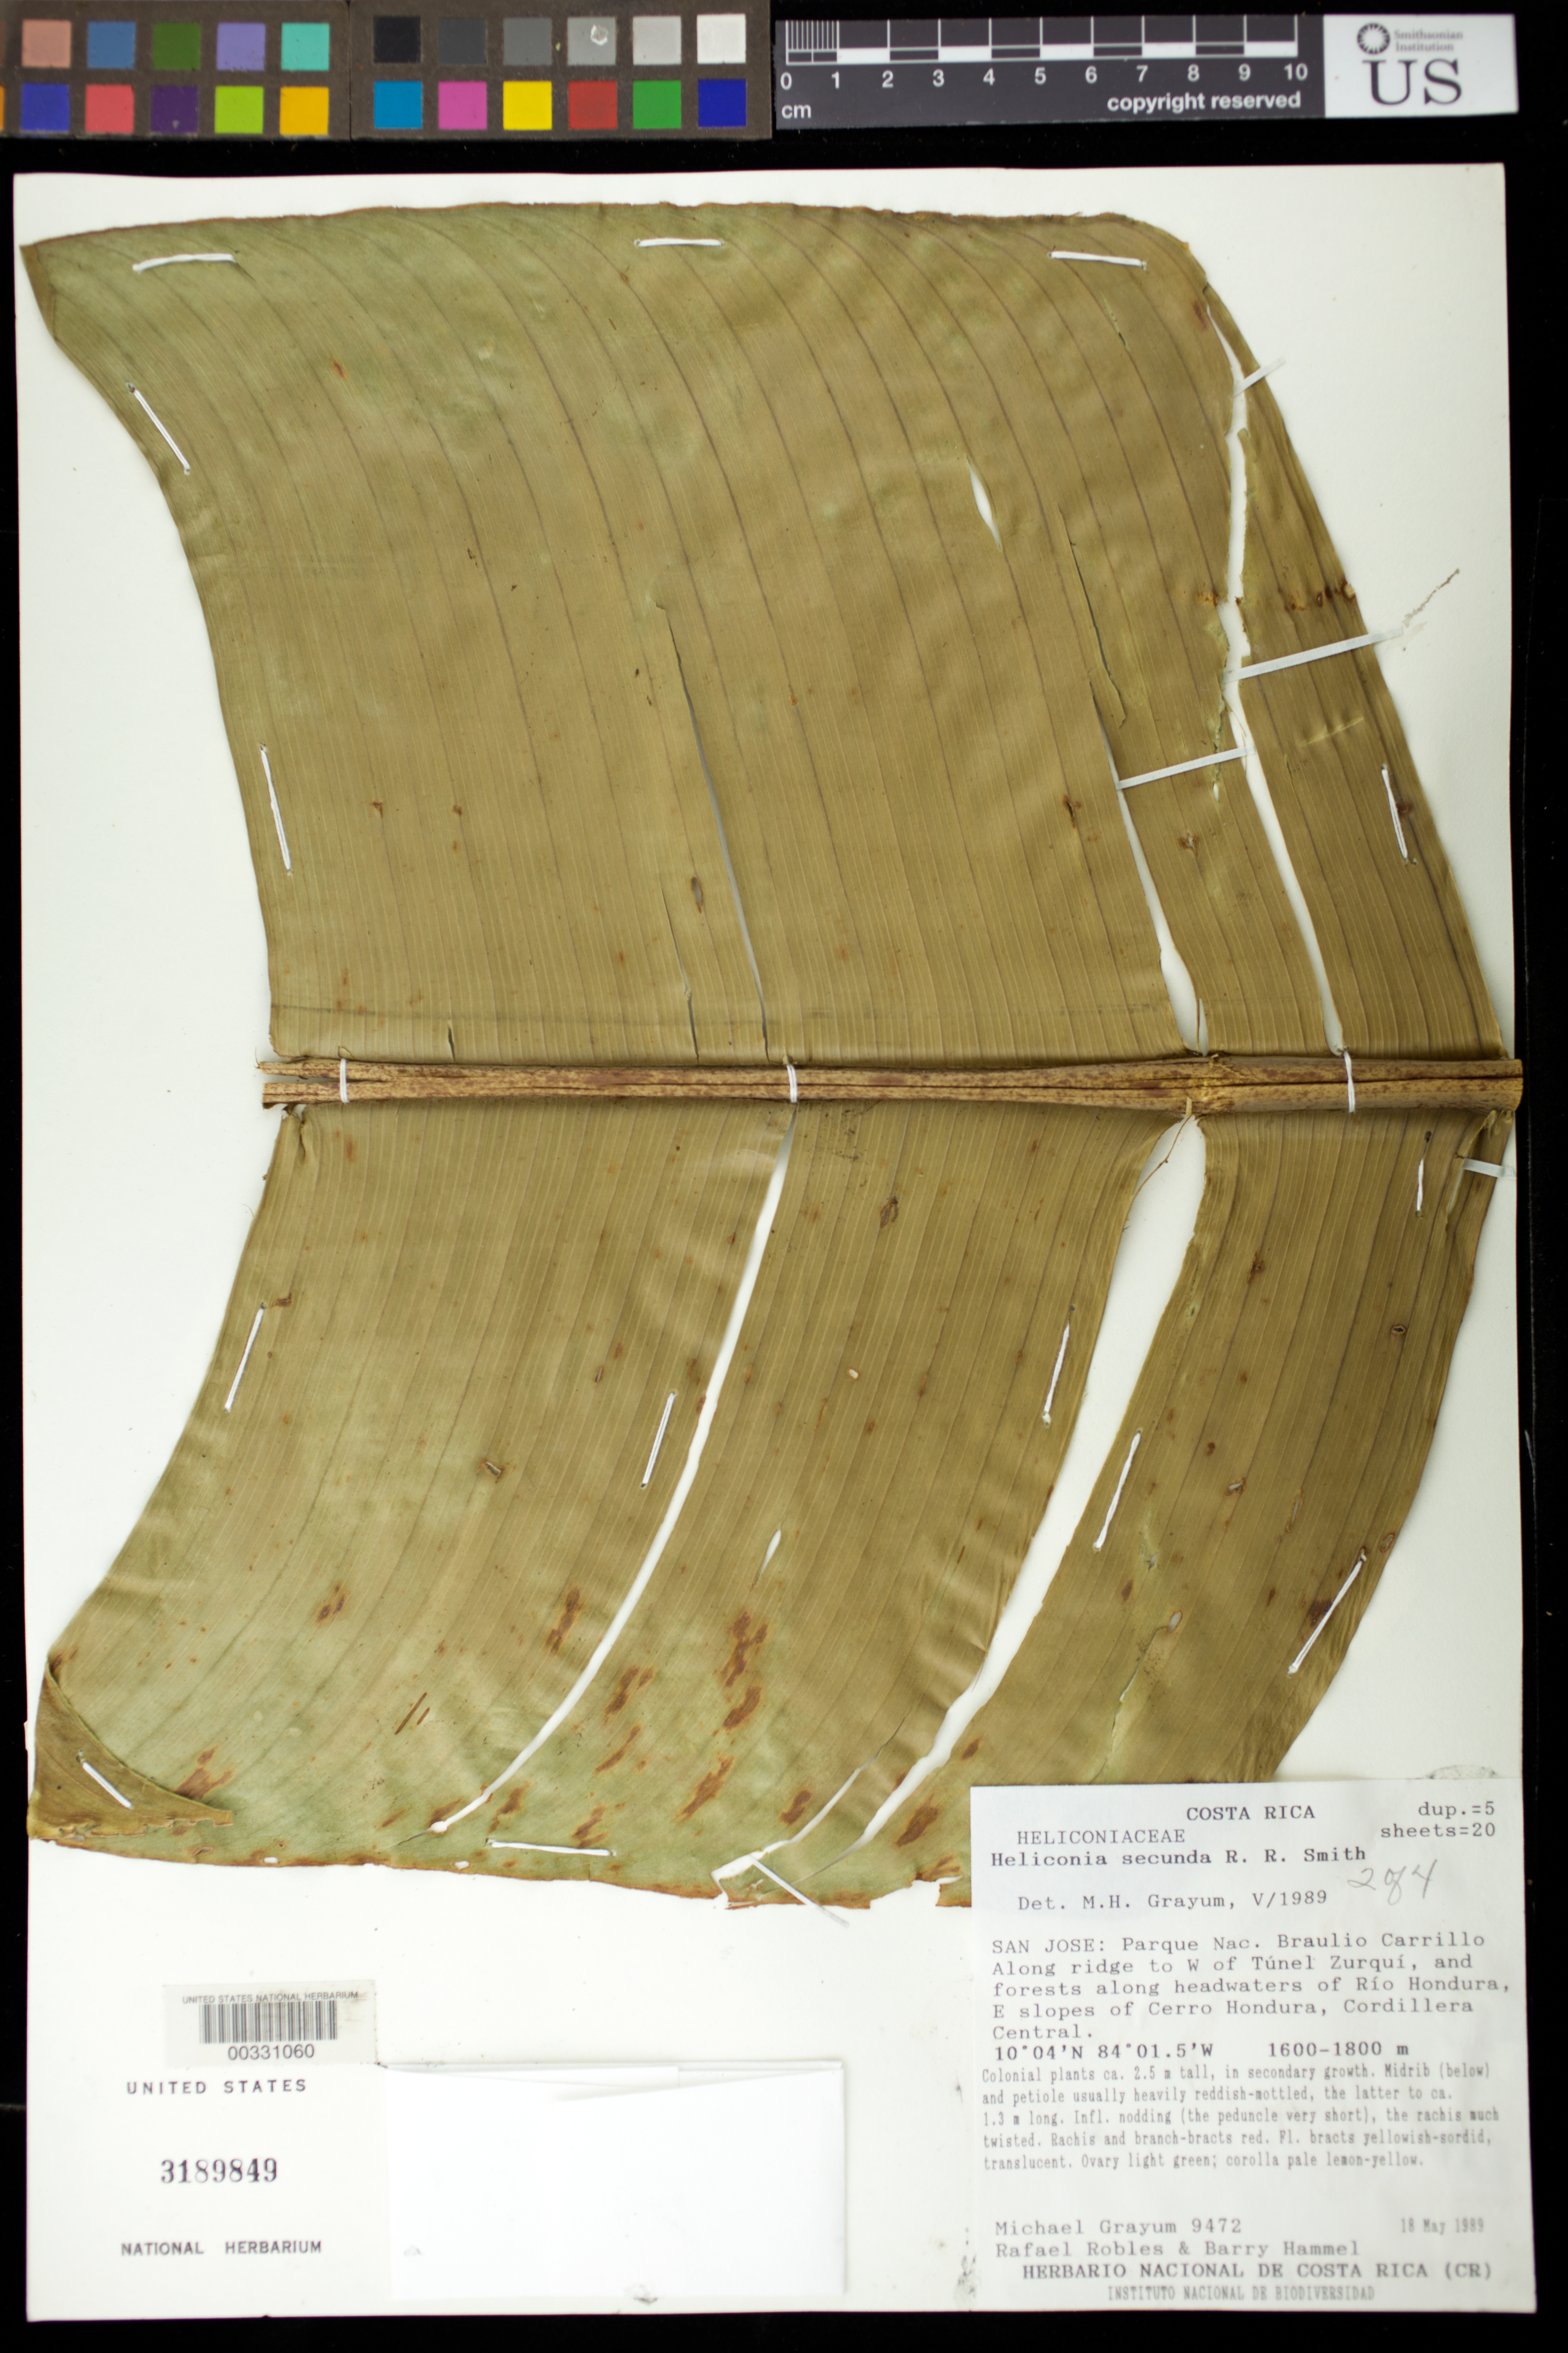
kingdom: Plantae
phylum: Tracheophyta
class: Liliopsida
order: Zingiberales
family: Heliconiaceae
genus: Heliconia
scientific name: Heliconia secunda var. secunda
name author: R.R. Sm.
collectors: M. H. Grayum, R. Robles & B. Hammel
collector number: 9472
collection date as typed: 18 May 1989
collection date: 1989-05-18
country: Costa Rica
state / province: San José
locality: Parque nac. braulio carrillo, along ridge to w of tunel zurqui, and forests along headwaters of rio hondura, ...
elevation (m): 1600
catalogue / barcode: US 3189849